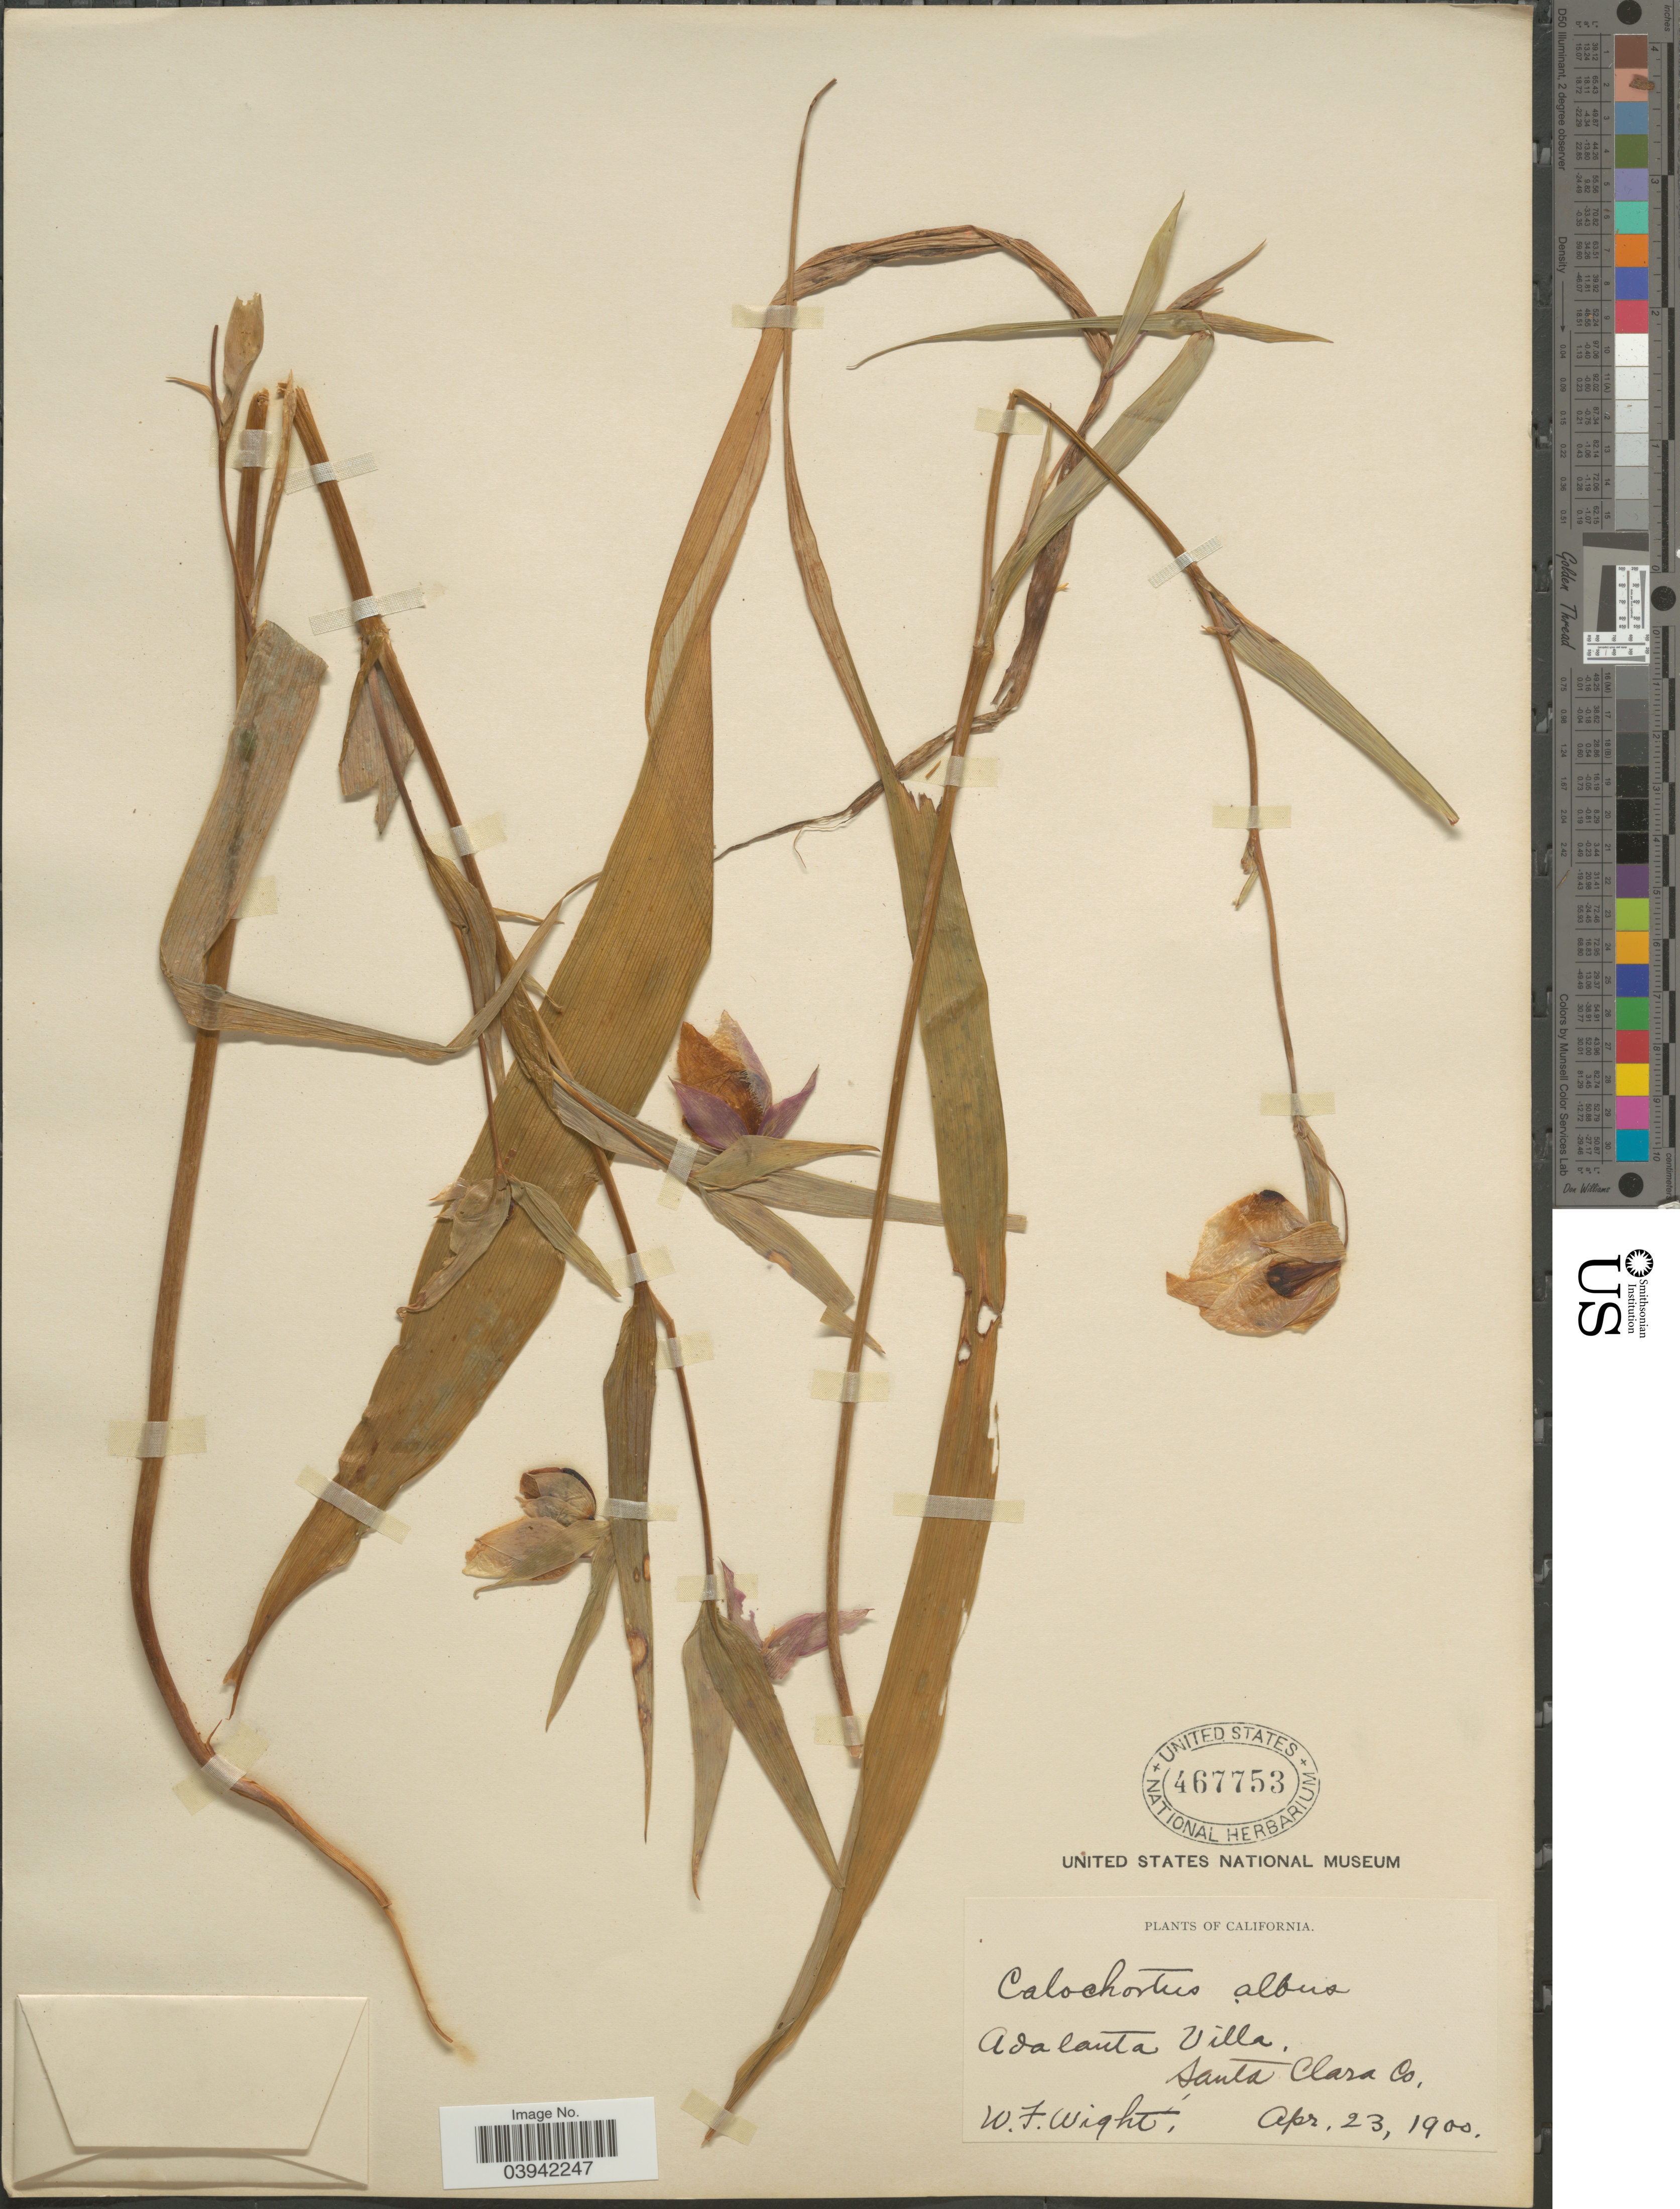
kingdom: Plantae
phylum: Tracheophyta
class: Liliopsida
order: Liliales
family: Liliaceae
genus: Calochortus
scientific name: Calochortus albus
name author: (Benth.) Douglas ex Benth.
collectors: W. Wight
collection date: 1900-04-23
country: United States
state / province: California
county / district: Santa Clara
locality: Adalanta Villa. Santa Clara Co.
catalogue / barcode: US 467753